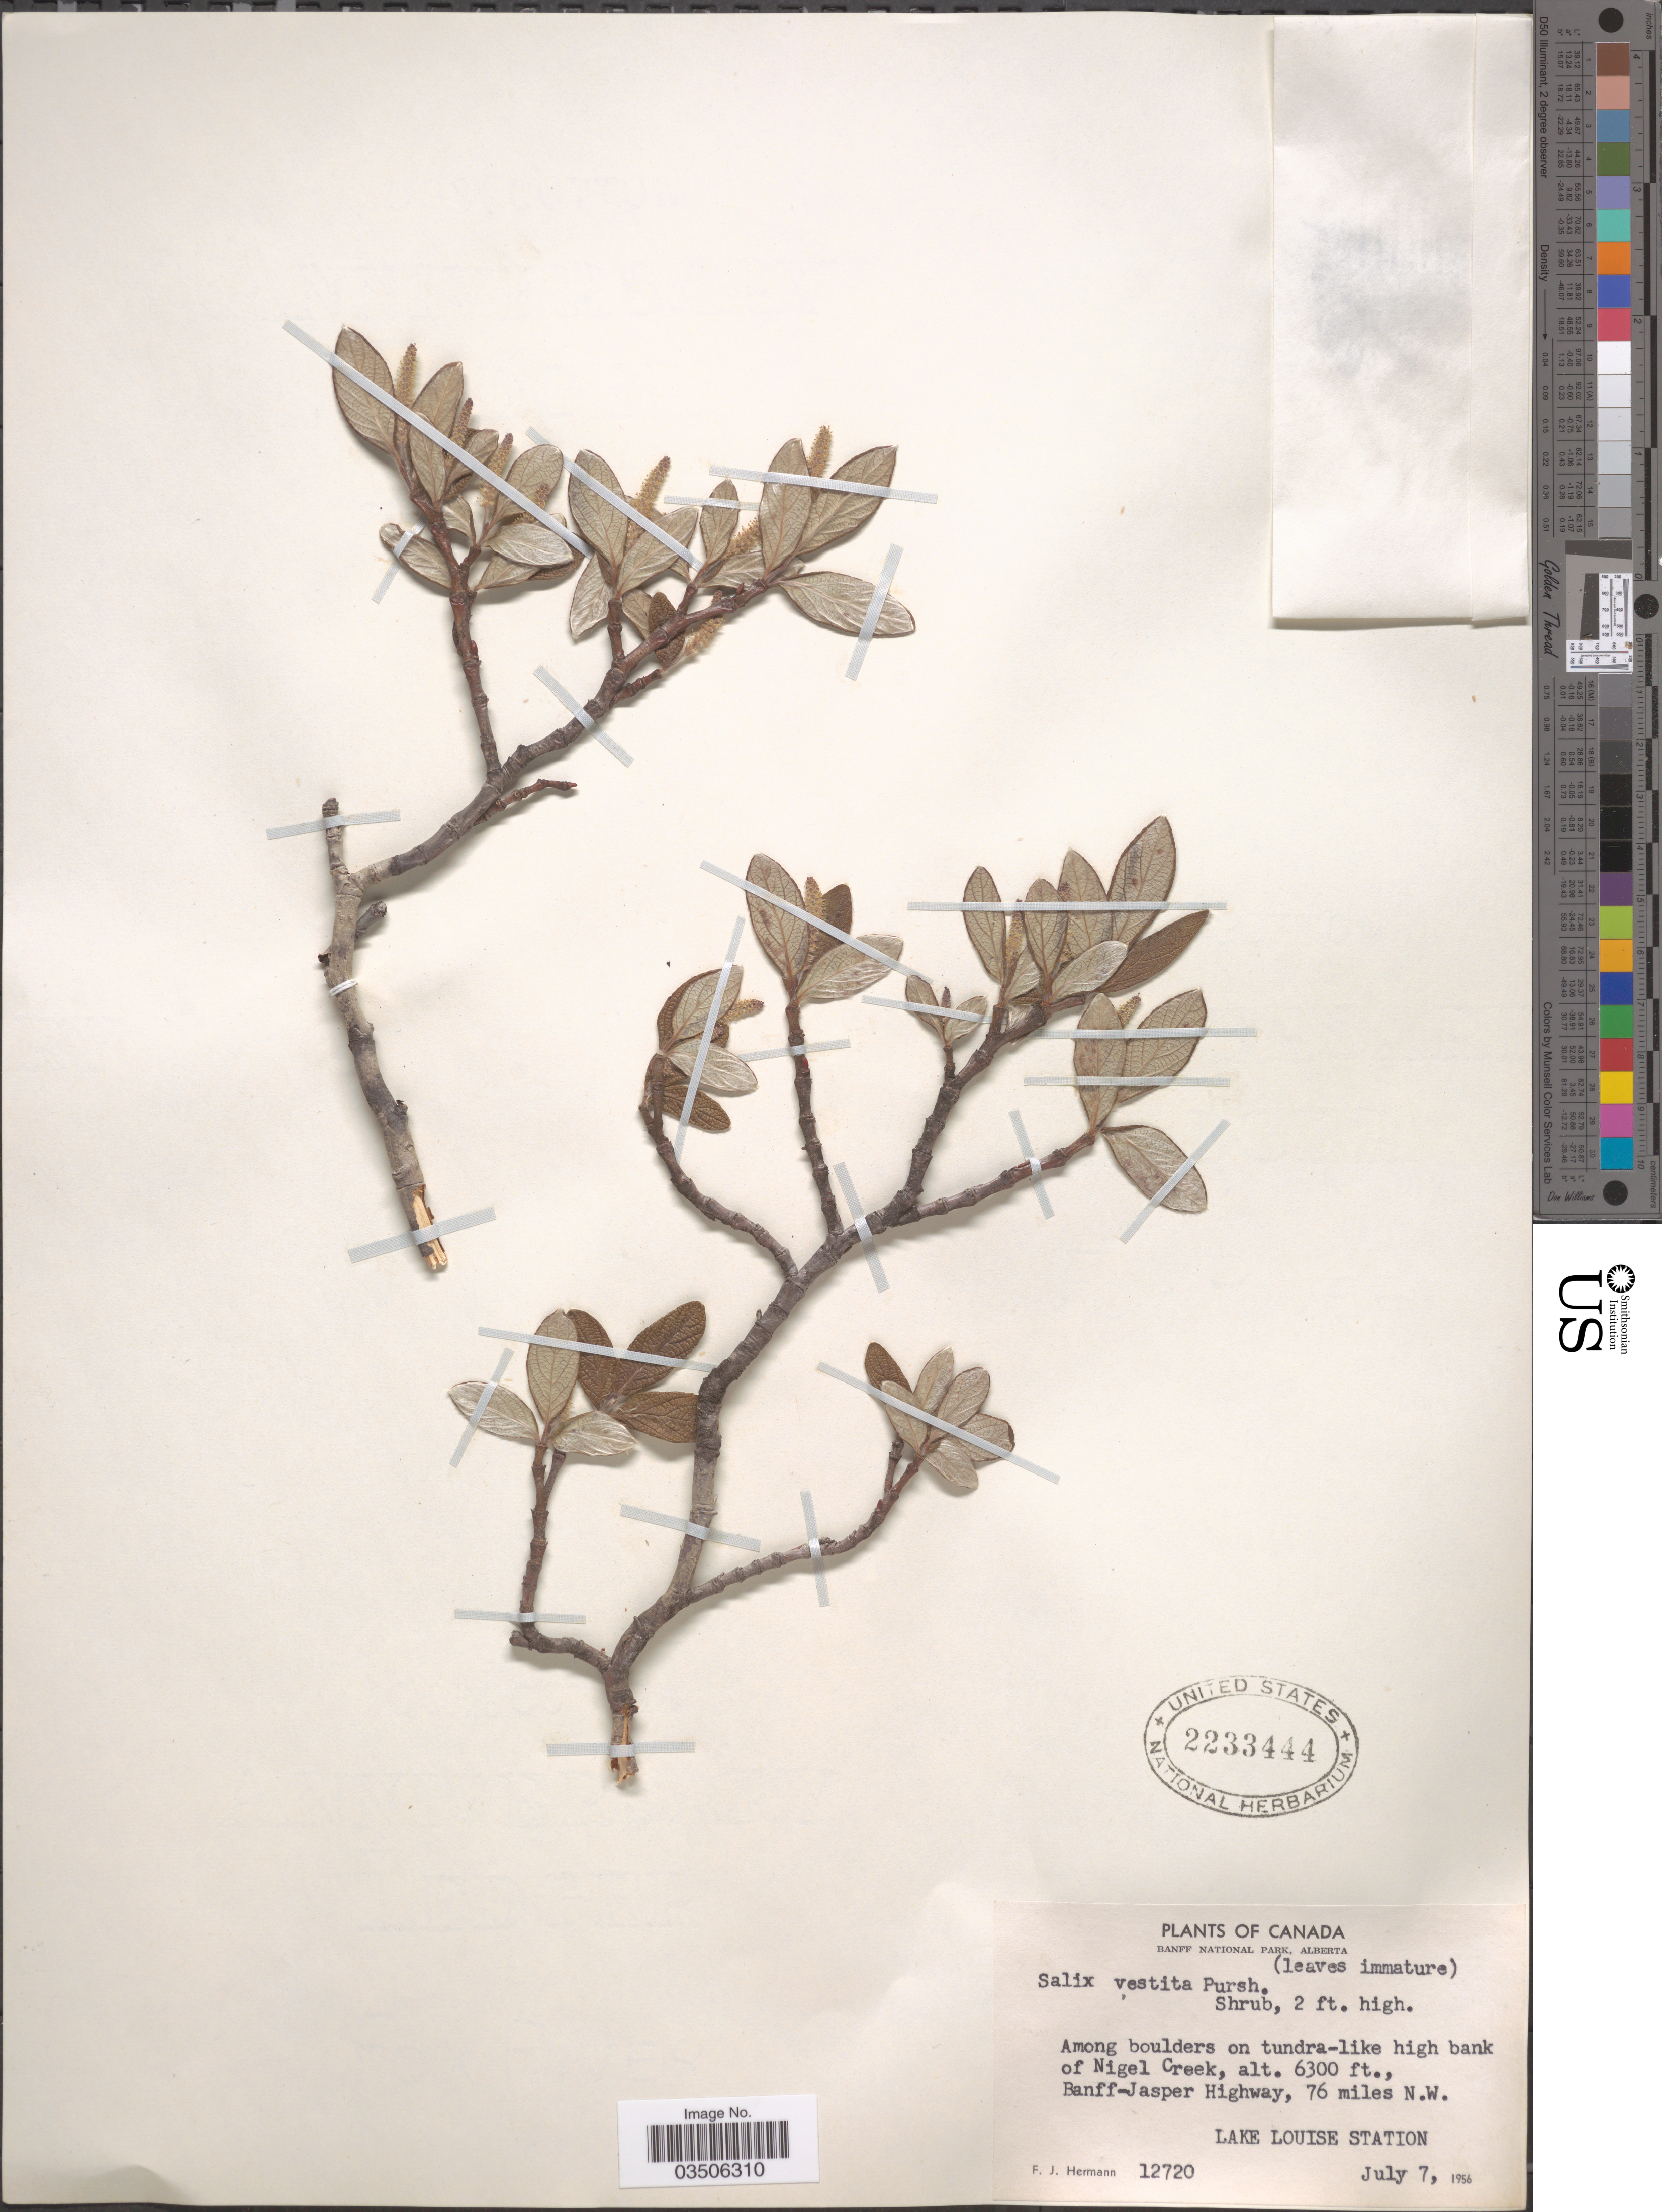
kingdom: Plantae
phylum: Tracheophyta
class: Magnoliopsida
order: Malpighiales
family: Salicaceae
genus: Salix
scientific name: Salix vestita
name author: Pursh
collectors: F. J. Hermann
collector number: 12720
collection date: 1956-07-07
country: Canada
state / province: Alberta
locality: Banff National Park. Among boulders on tundra-like high bank of Nigel Creek. Banff-Jasper Highway, 76 miles N.W. Lake Louise Station.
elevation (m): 1920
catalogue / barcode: US 2233444